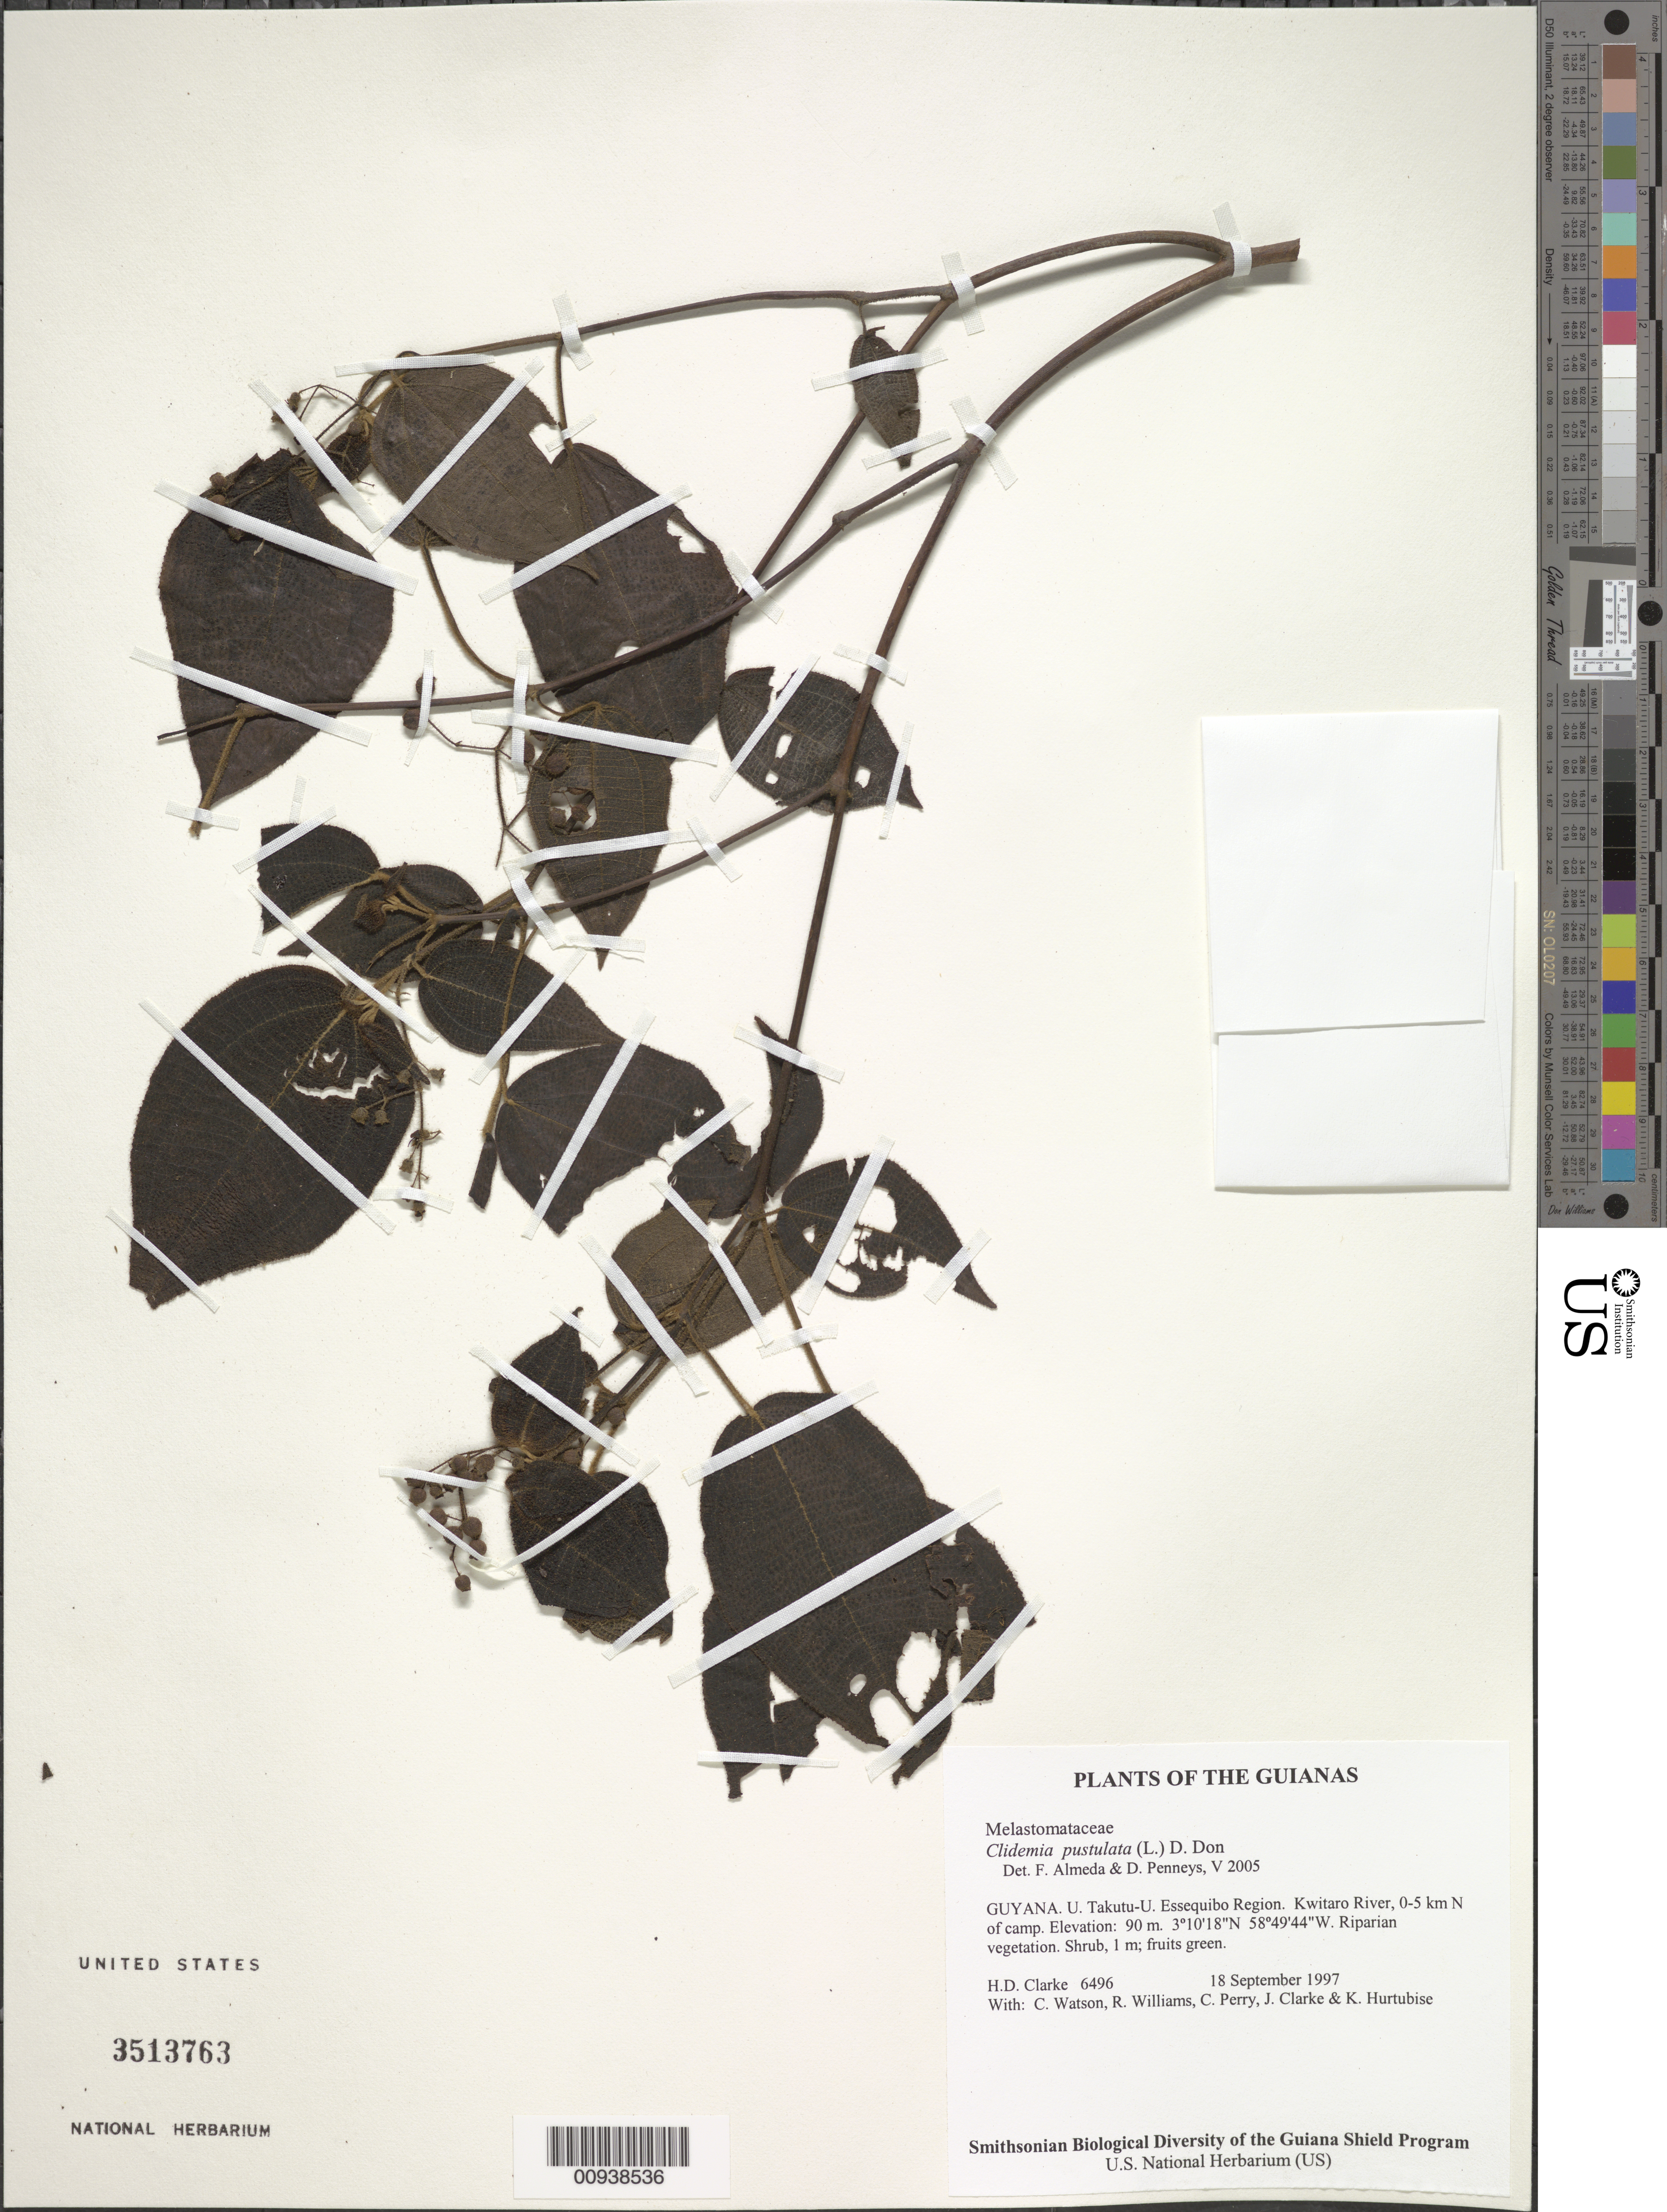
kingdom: Plantae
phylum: Tracheophyta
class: Magnoliopsida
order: Myrtales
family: Melastomataceae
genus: Clidemia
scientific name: Clidemia pustulata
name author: DC.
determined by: Almeda, F.; Penneys, D. S.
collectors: H. D. Clarke, C. Watson, R. Williams, C. Perry, J. Clarke & K. Hurtubise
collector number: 6496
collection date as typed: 18 September 1997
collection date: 1997-09-18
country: Guyana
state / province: U. Takutu-U. Essequibo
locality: Kwitaro River, 0-5 km N of camp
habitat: Riparian vegetation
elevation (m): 90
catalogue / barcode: US 3513763